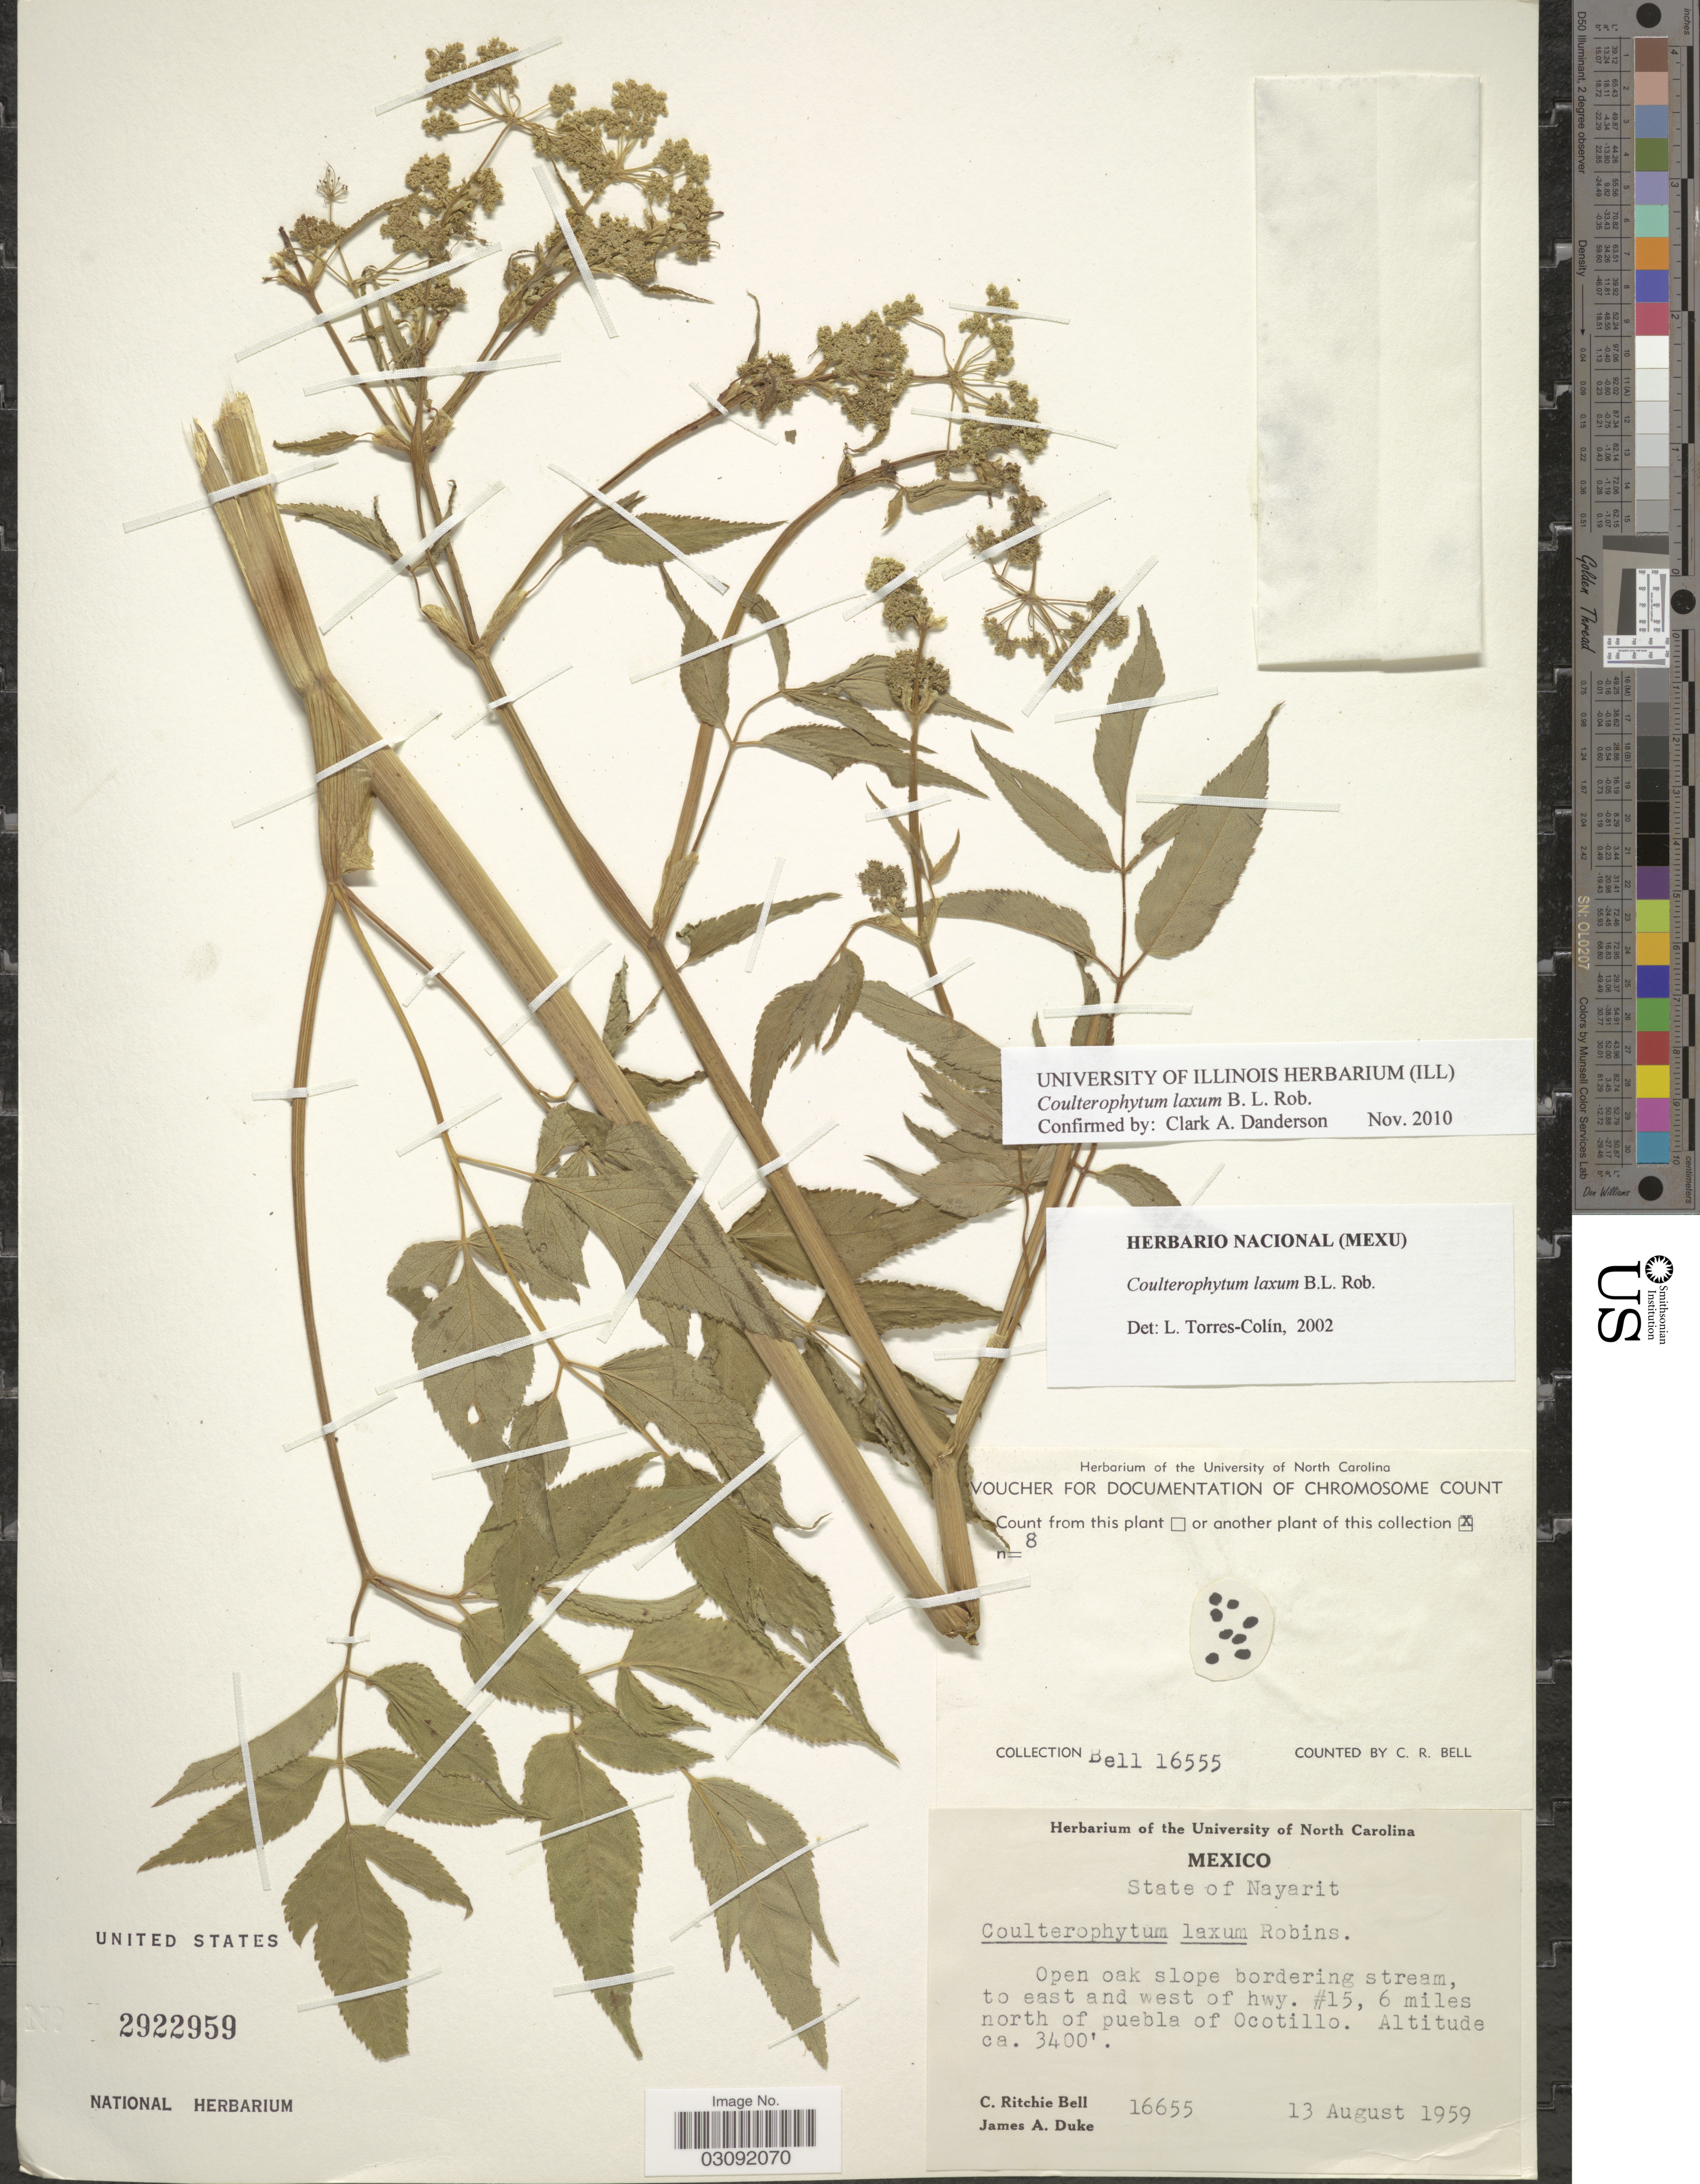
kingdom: Plantae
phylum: Tracheophyta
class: Magnoliopsida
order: Apiales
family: Apiaceae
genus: Coulterophytum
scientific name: Coulterophytum laxum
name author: B.L. Rob.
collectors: C. R. Bell & J. A. Duke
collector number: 16655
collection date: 1959-08-13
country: Mexico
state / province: Nayarit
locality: State of Nayarit. To east and west of hwy. #15, 6 miles north of puebla of Ocotillo.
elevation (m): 1036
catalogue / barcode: US 2922959